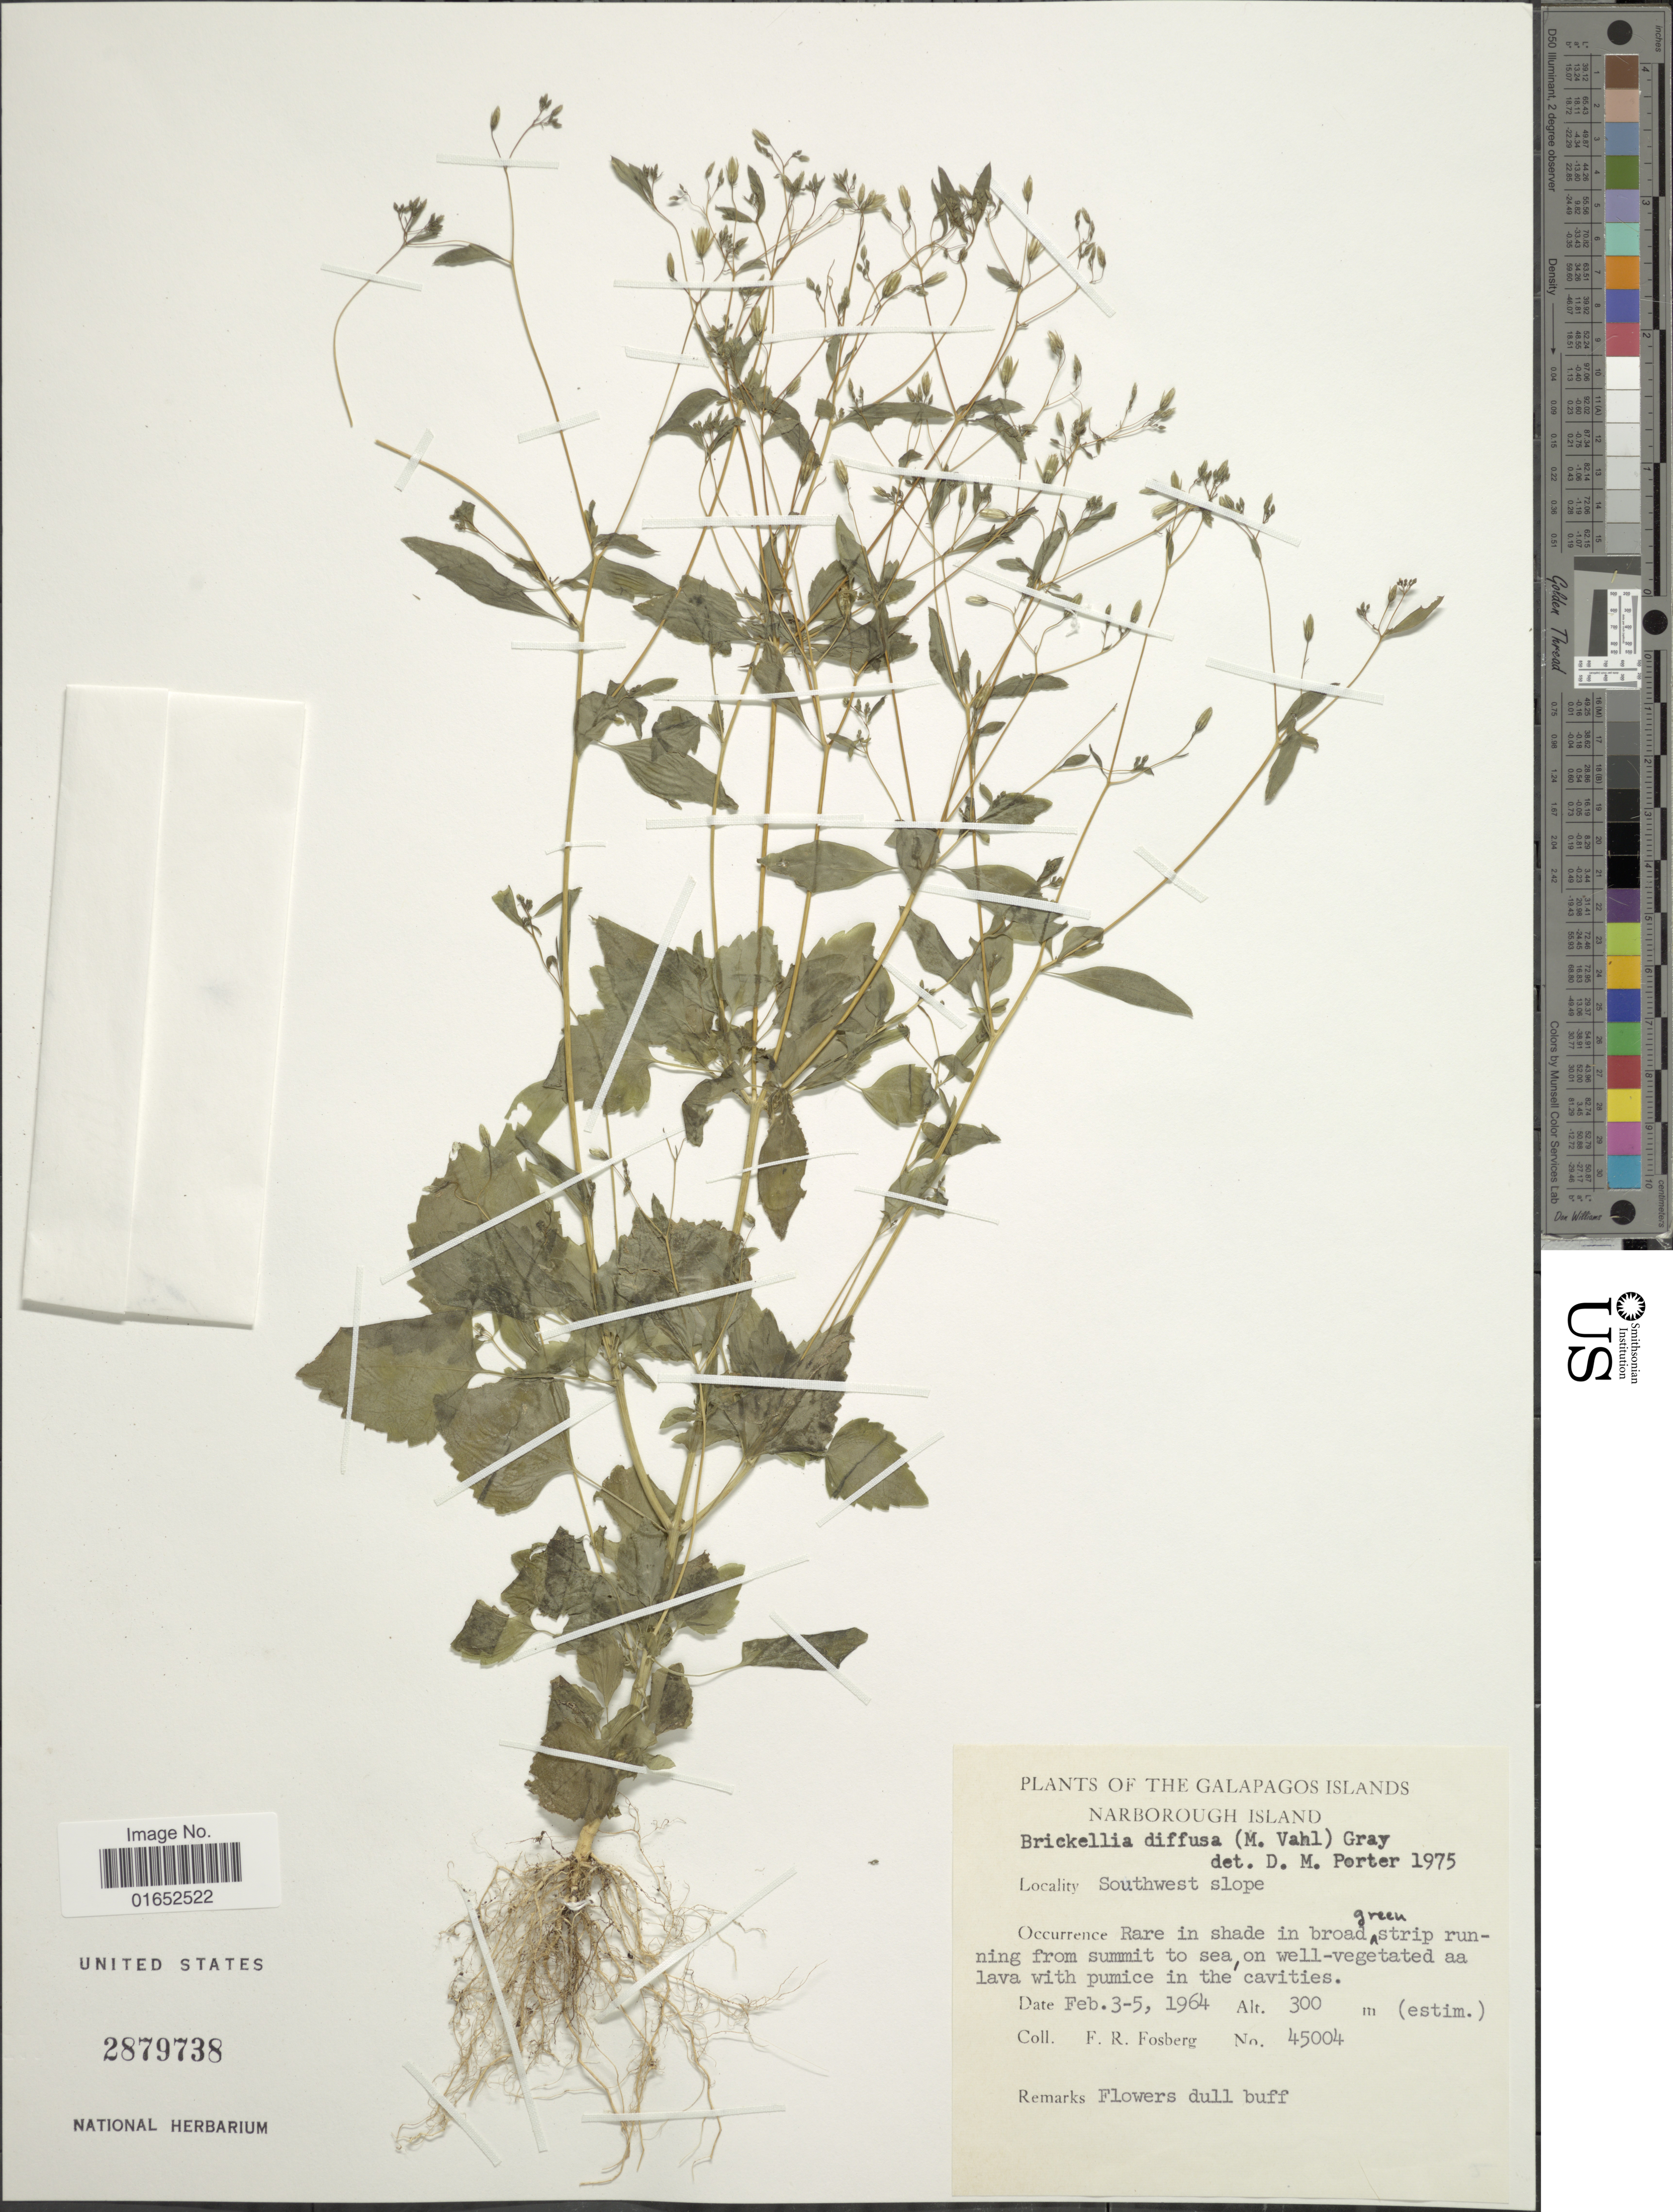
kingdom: Plantae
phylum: Tracheophyta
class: Magnoliopsida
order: Asterales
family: Asteraceae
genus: Brickellia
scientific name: Brickellia diffusa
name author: (Vahl) A. Gray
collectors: F. R. Fosberg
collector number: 45004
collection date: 1964-02-03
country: Ecuador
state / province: Colón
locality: The Galapagos Islands, Narborough Island, Southwest slope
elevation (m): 300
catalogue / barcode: US 2879738